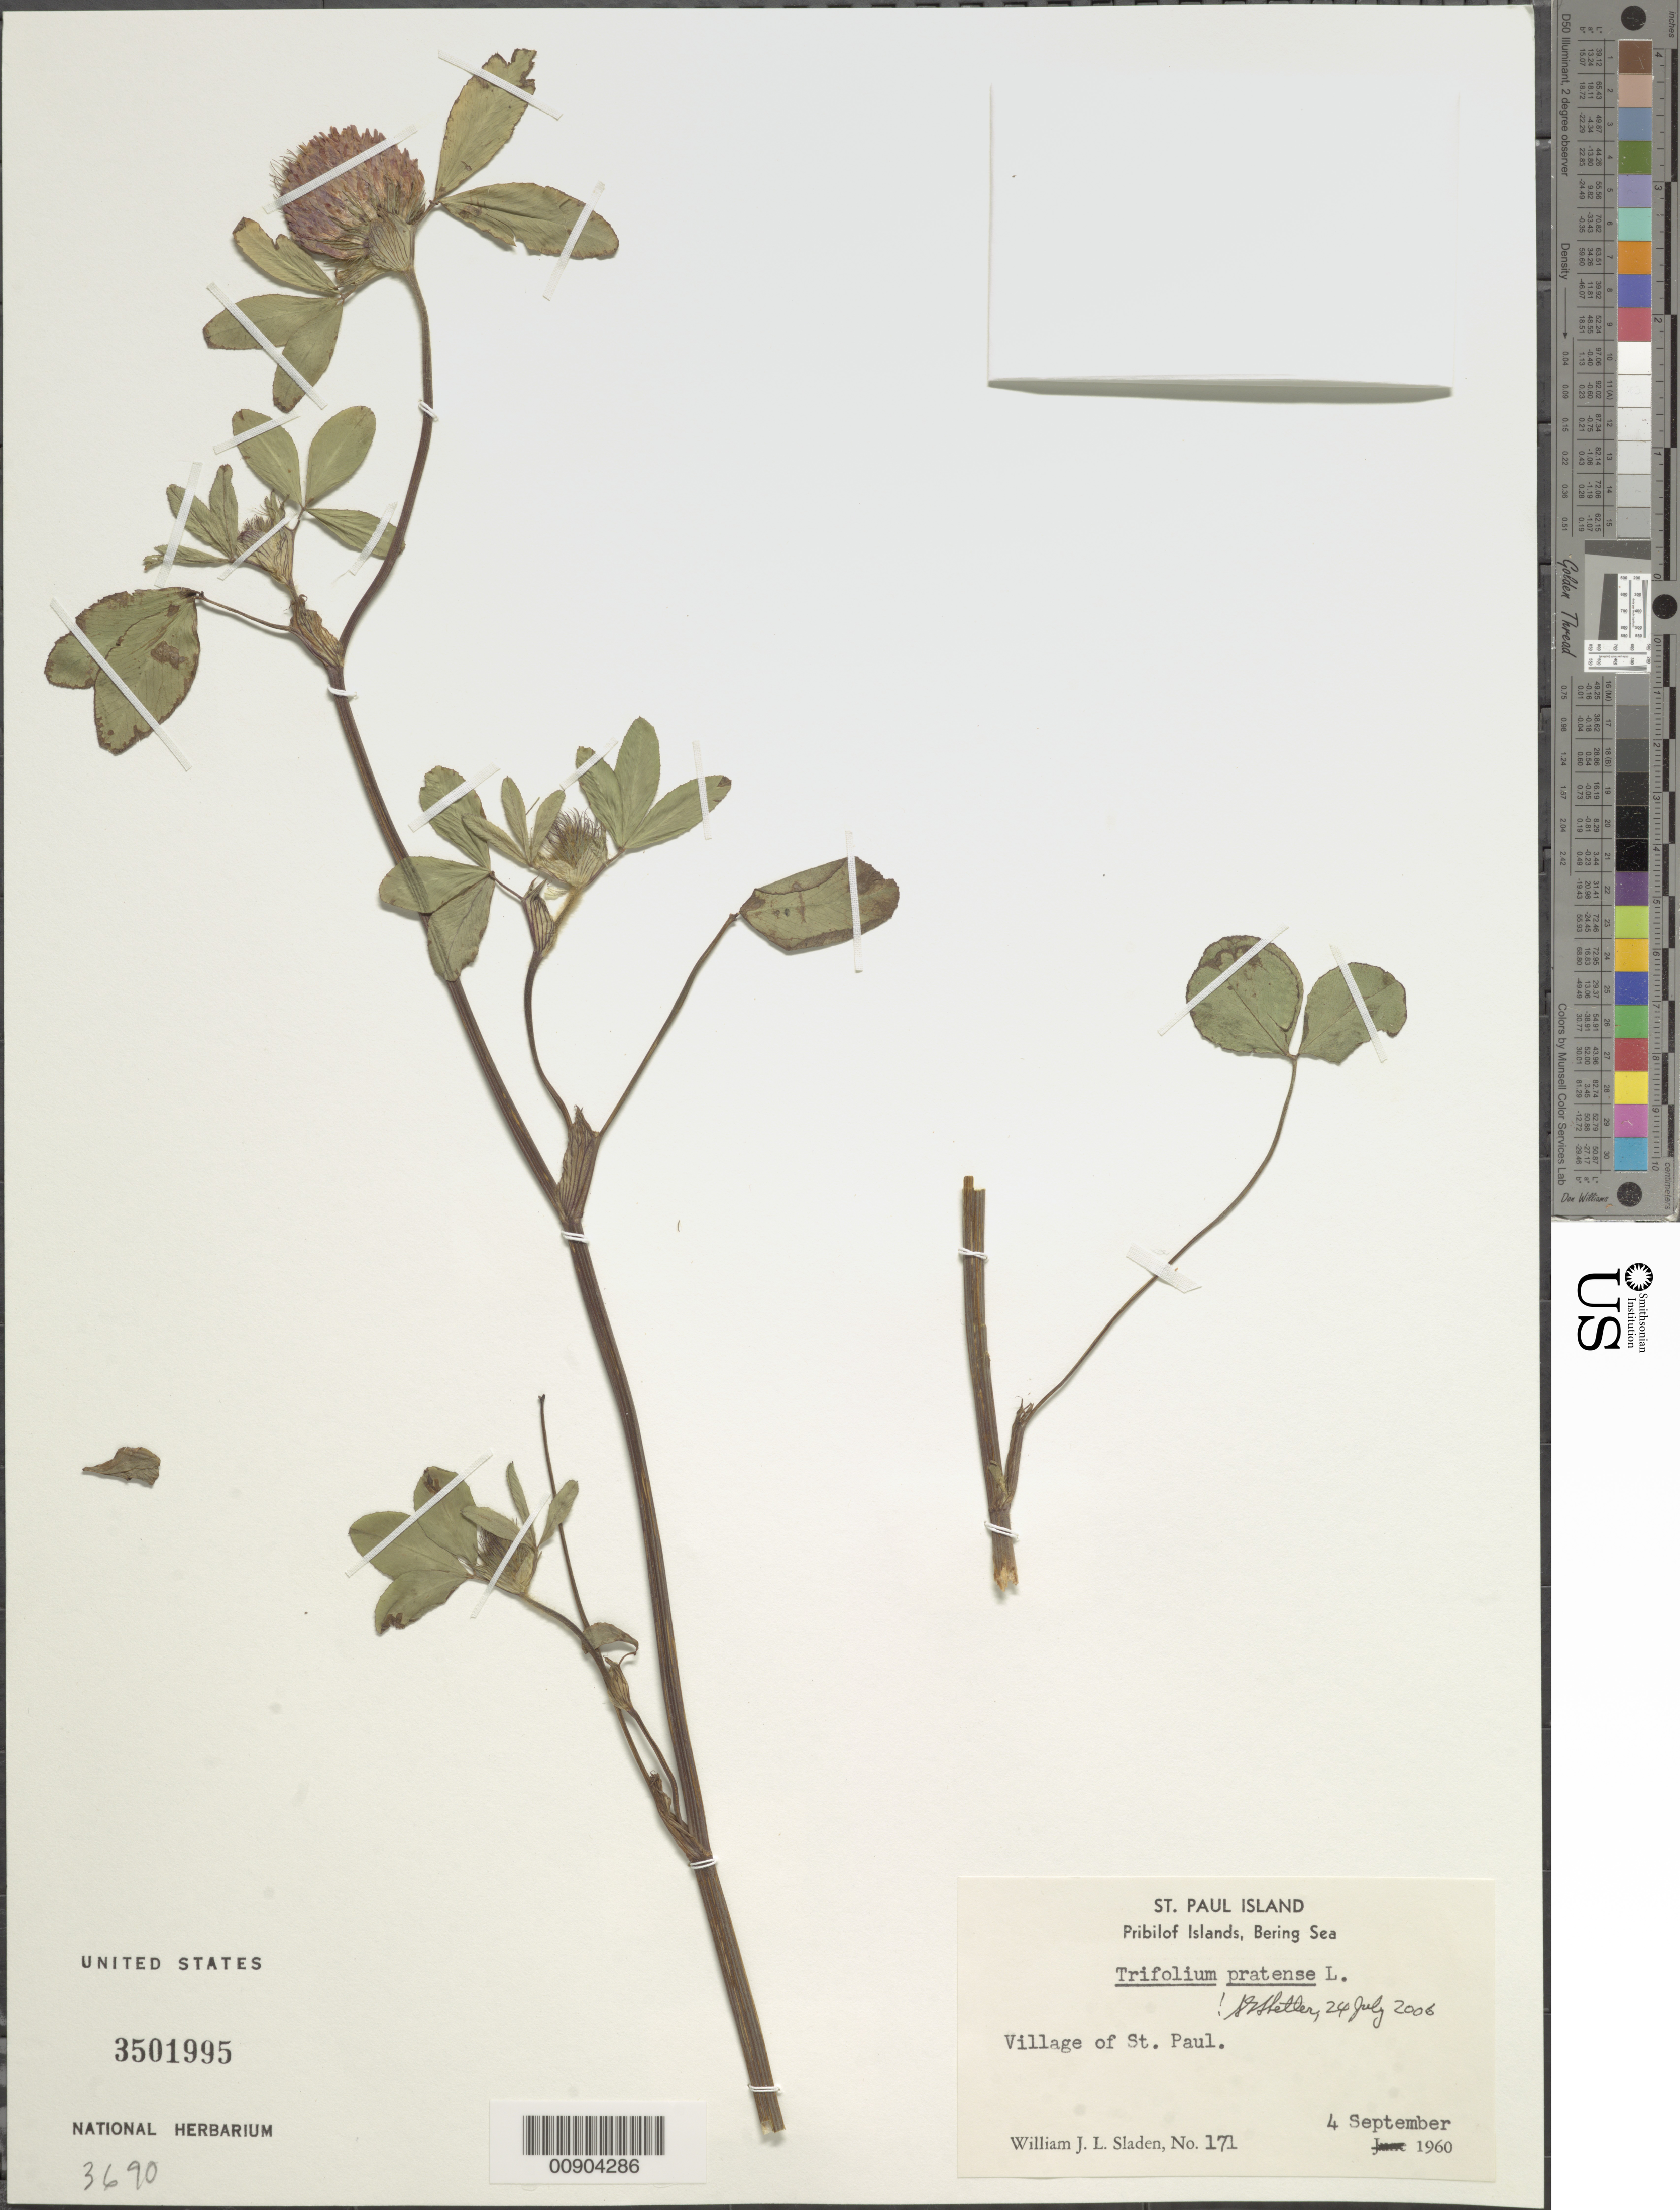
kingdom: Plantae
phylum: Tracheophyta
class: Magnoliopsida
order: Fabales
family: Fabaceae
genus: Trifolium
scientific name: Trifolium pratense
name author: L.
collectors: W. Sladen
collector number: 171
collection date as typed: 04 Sep 1960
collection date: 1960-09-04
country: United States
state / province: Alaska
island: St. Paul Island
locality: Village of St. Paul., Bering Sea, Pribilof Islands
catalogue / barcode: US 3501995